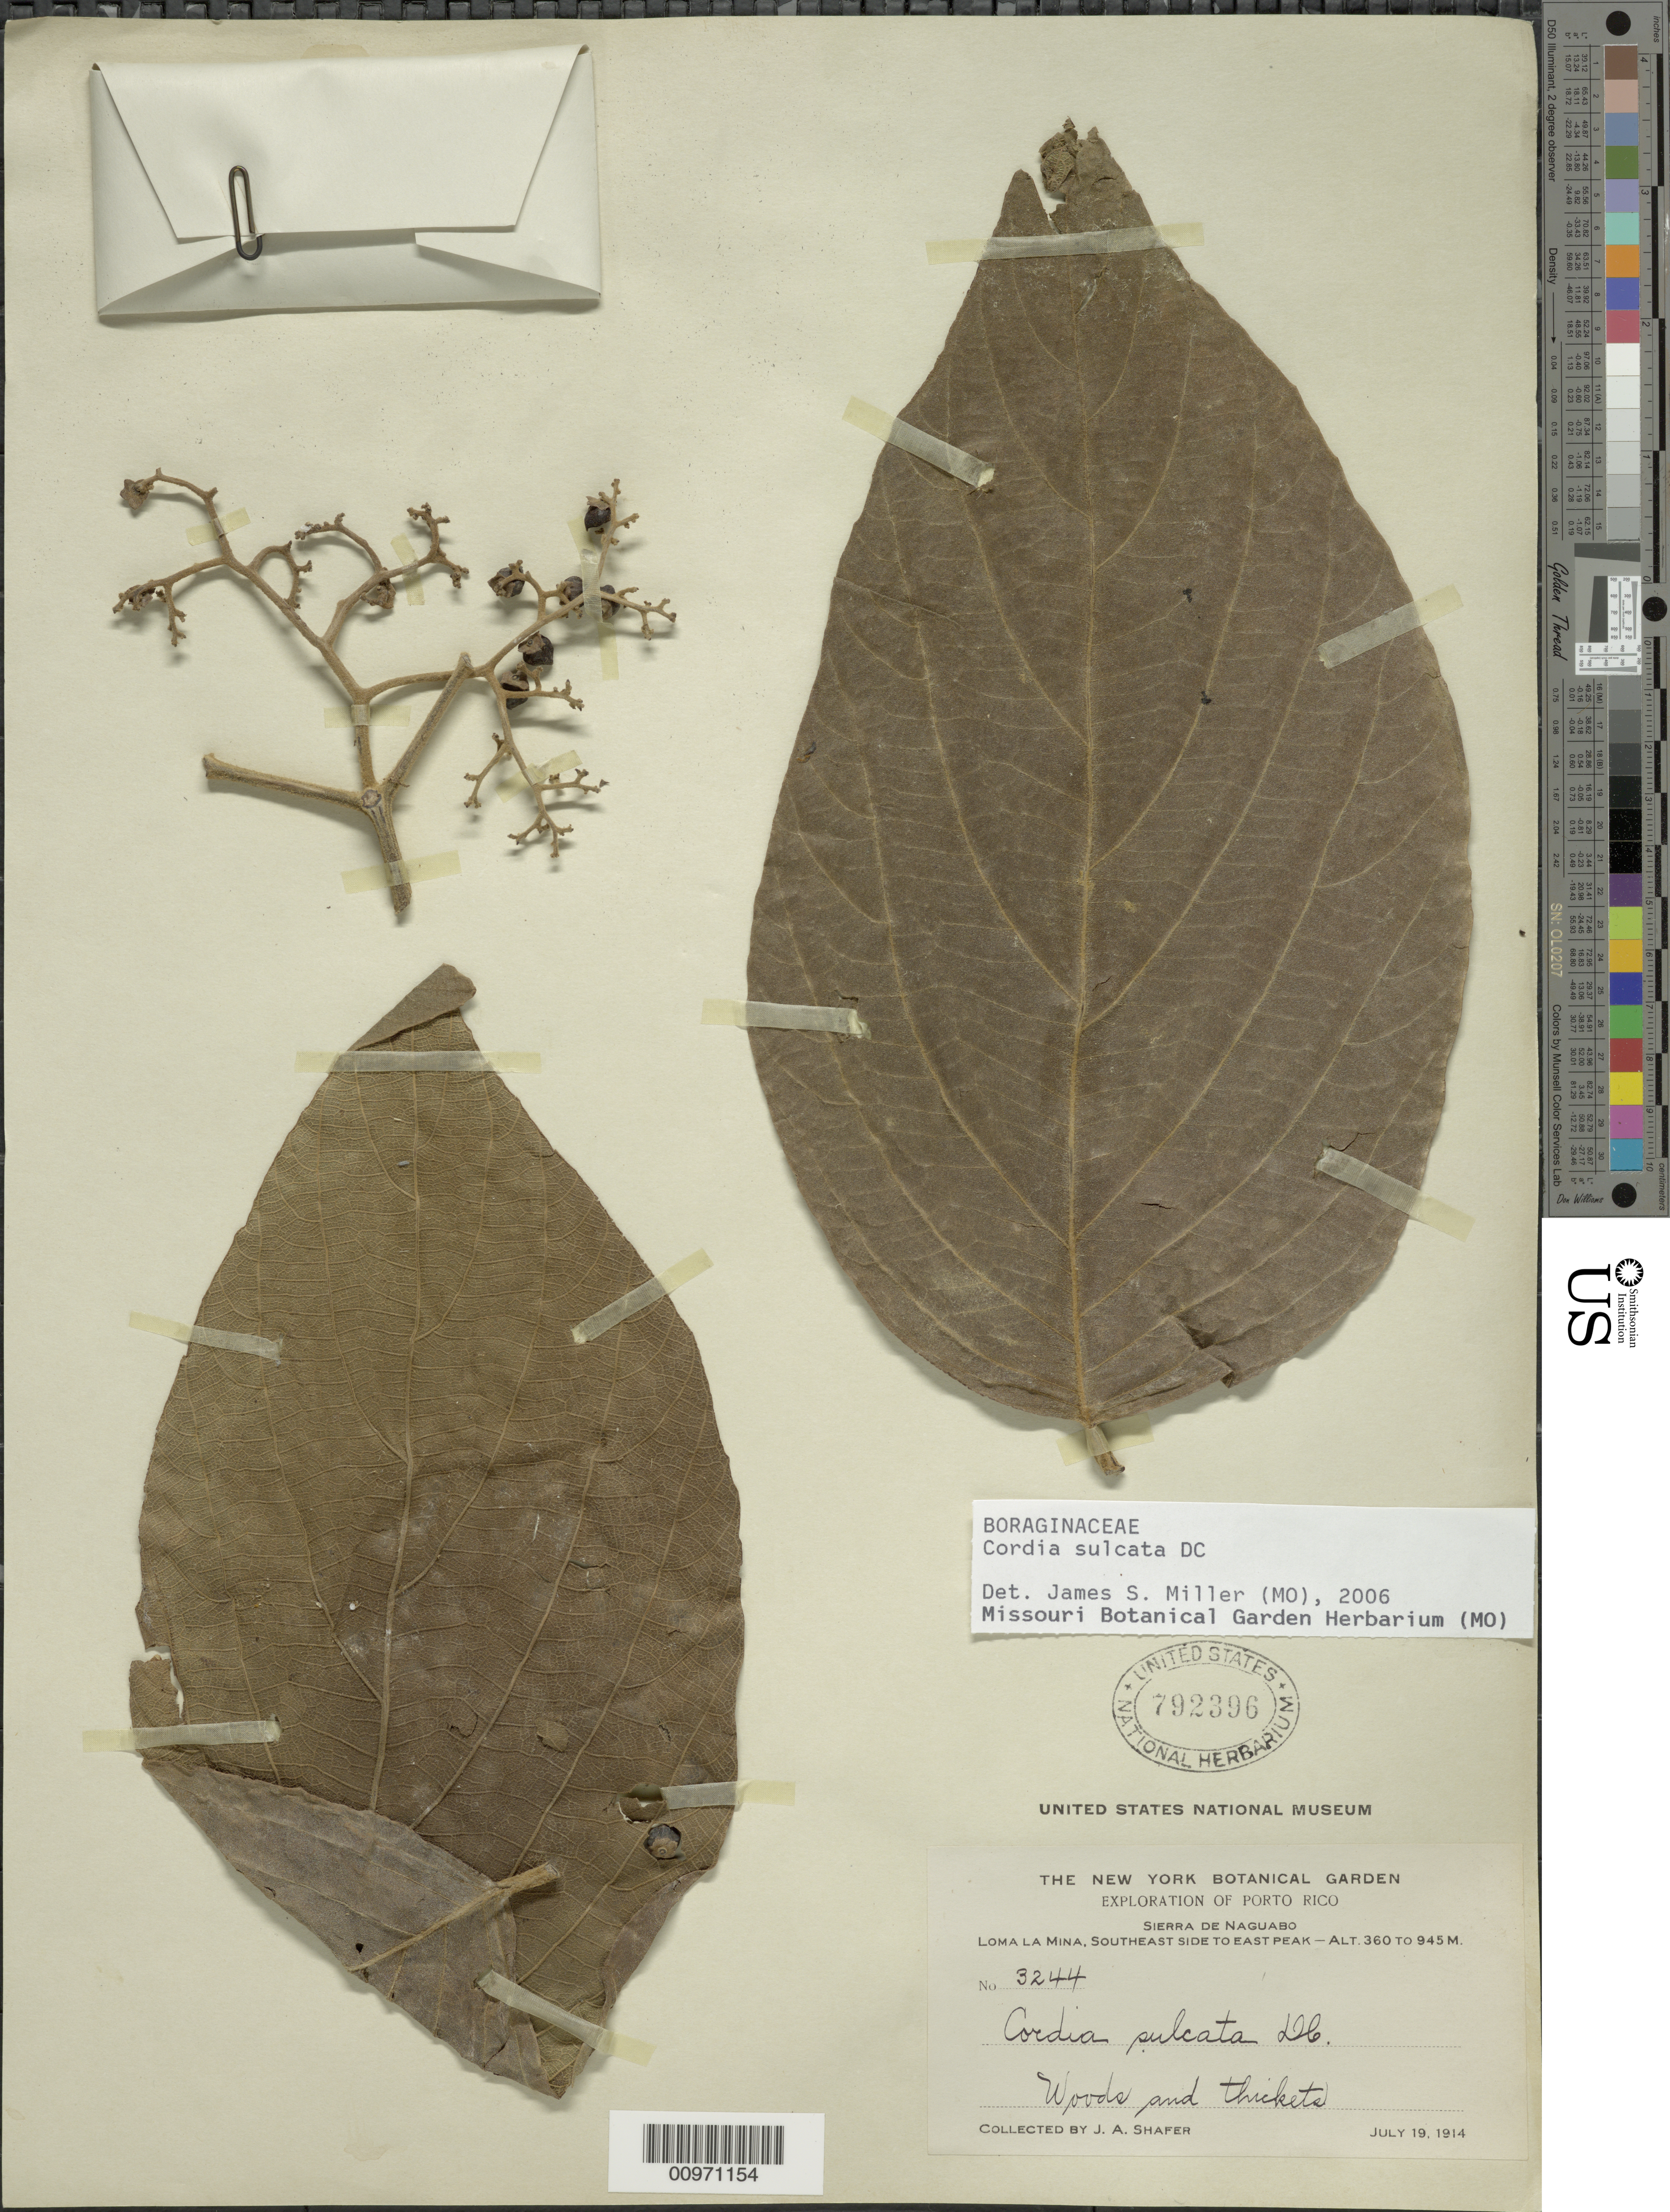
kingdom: Plantae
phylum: Tracheophyta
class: Magnoliopsida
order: Boraginales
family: Cordiaceae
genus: Cordia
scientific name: Cordia sulcata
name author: DC.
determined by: Miller, James S., (MO), Missouri Botanical Garden (UNITED STATES)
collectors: J. A. Shafer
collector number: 3244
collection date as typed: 19 Jul 1914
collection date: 1914-07-19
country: Puerto Rico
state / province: Naguabo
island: Puerto Rico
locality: Sierra de Naguabo, Loma la Mina, southeast side to east peak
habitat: Woods and thickets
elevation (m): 360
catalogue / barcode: US 792396